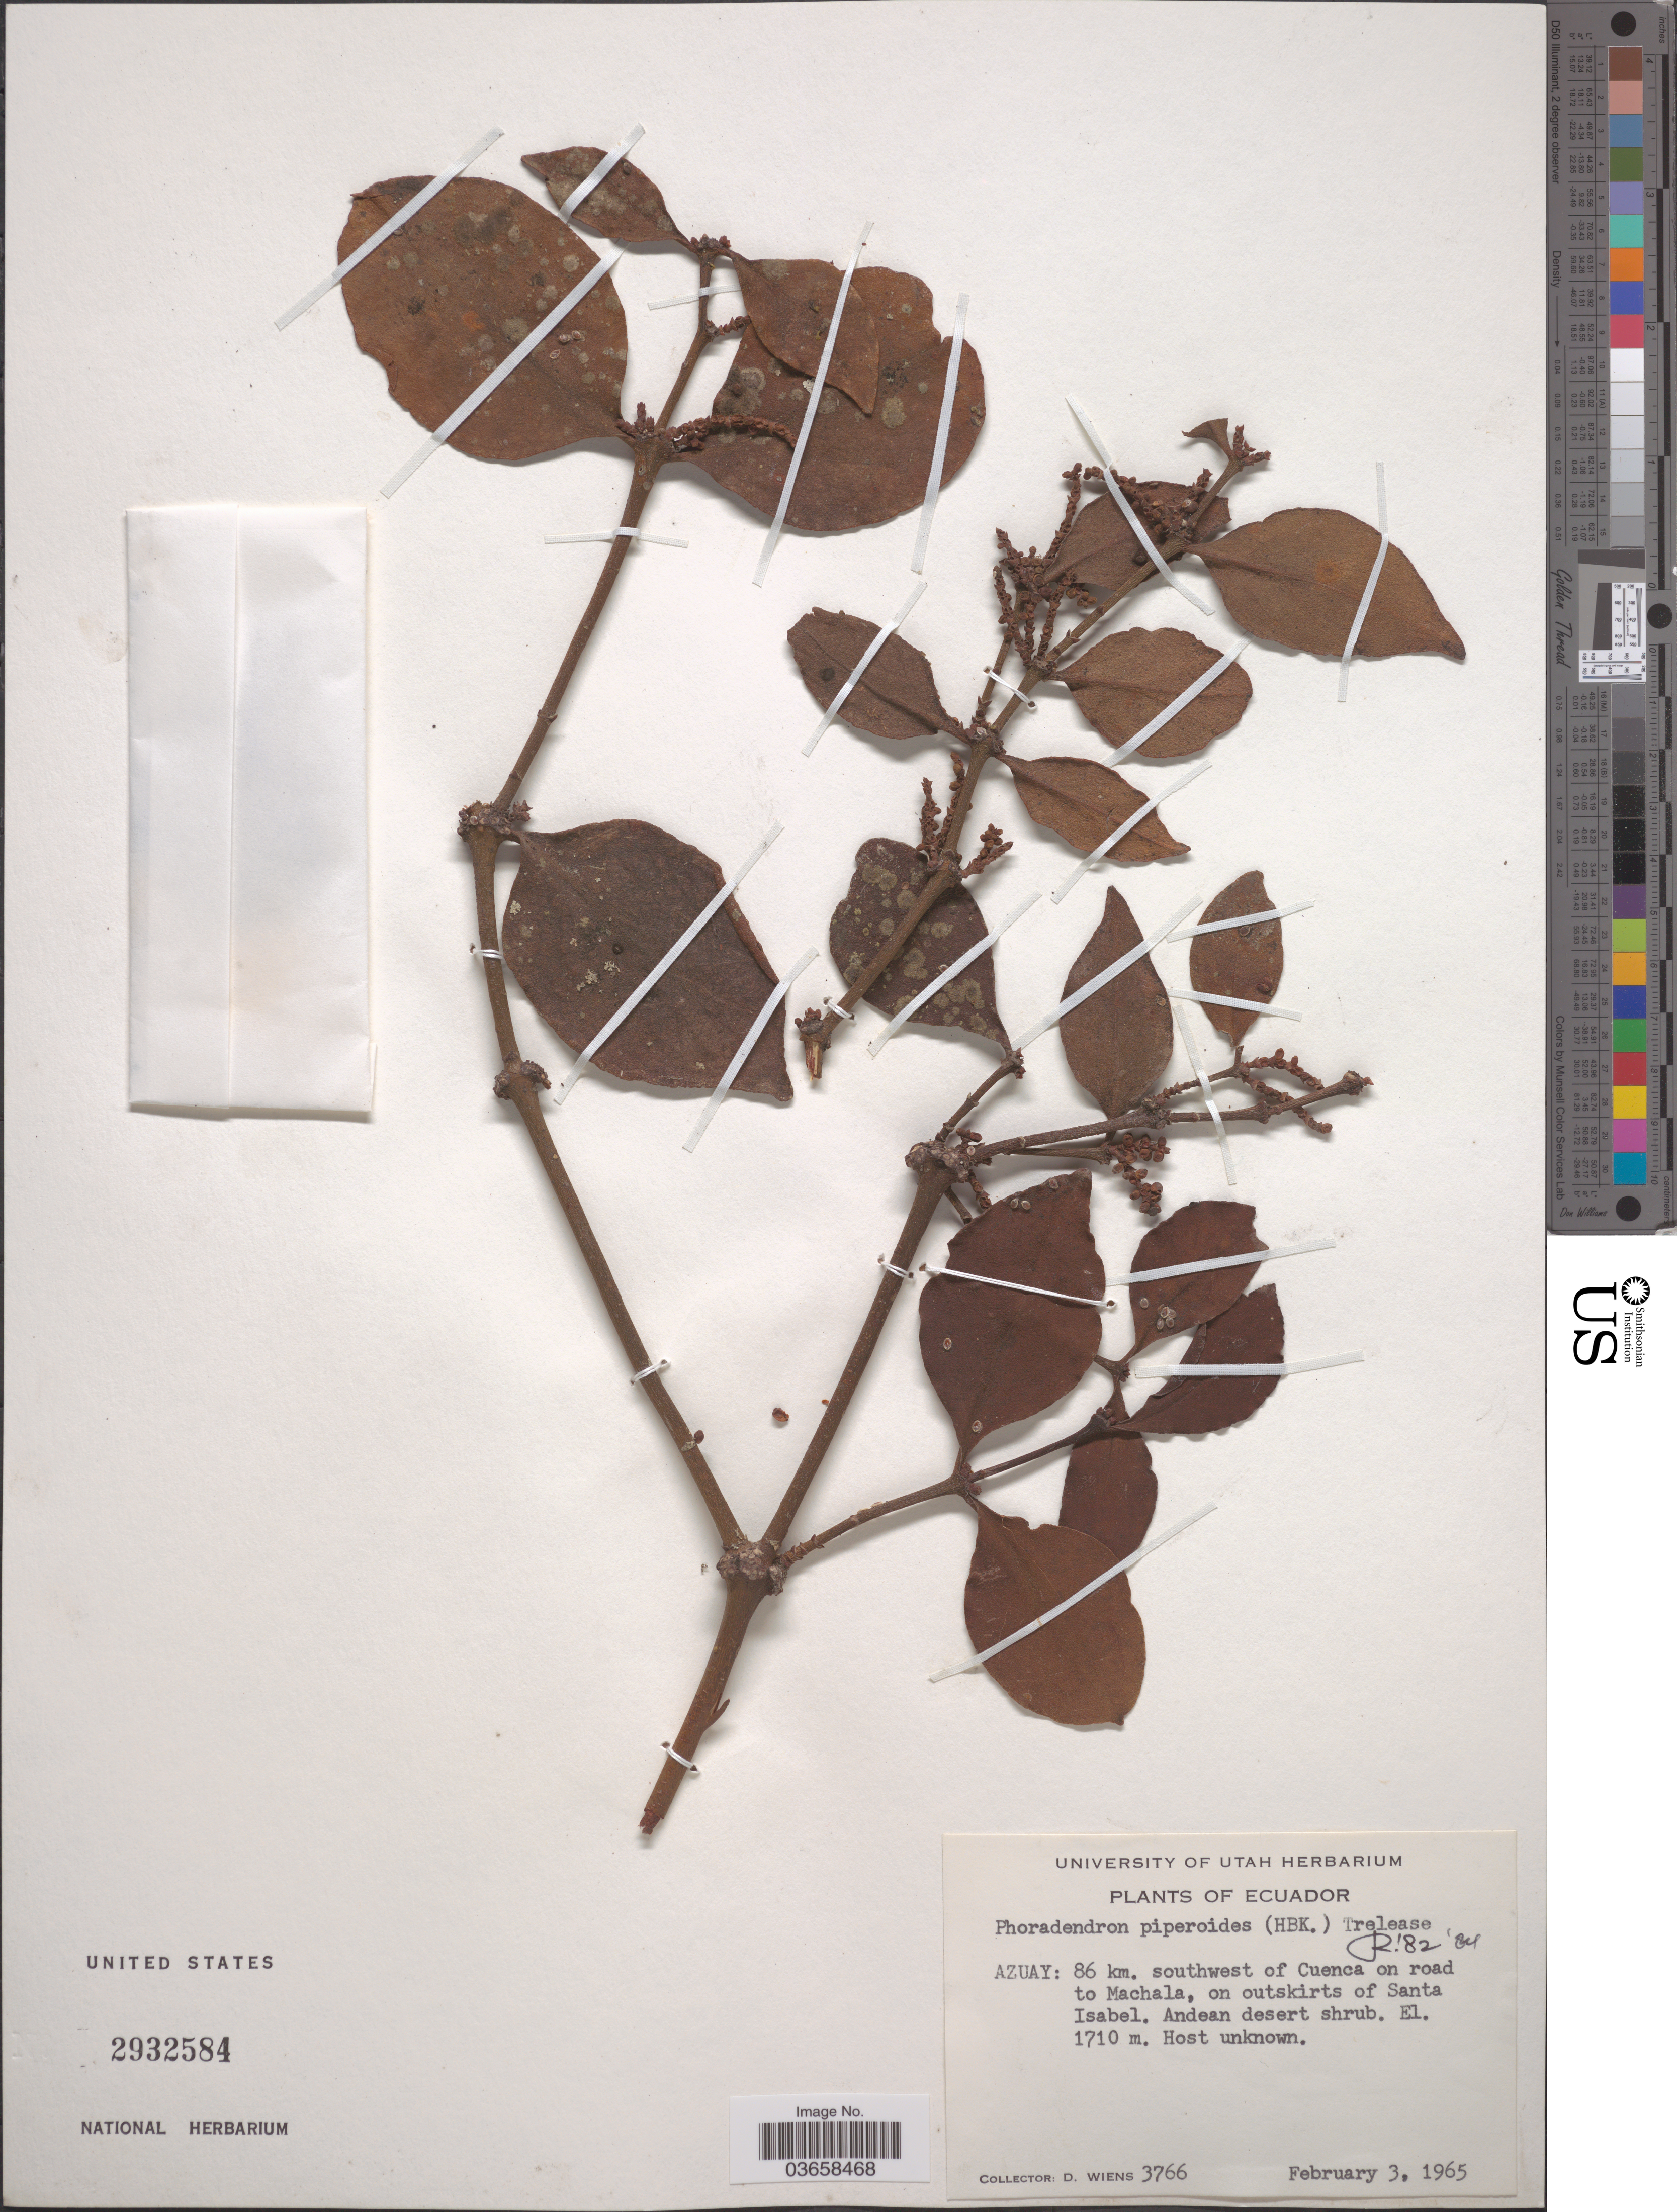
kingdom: Plantae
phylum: Tracheophyta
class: Magnoliopsida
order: Santalales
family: Viscaceae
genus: Phoradendron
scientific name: Phoradendron piperoides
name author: (Kunth) Trel.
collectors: D. Wiens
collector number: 3766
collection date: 1965-02-03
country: Ecuador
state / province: Azuay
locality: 86 km. southwest of Cuenca on road to Machala, on outskirts of Santa Isabel.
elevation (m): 1710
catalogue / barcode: US 2932584